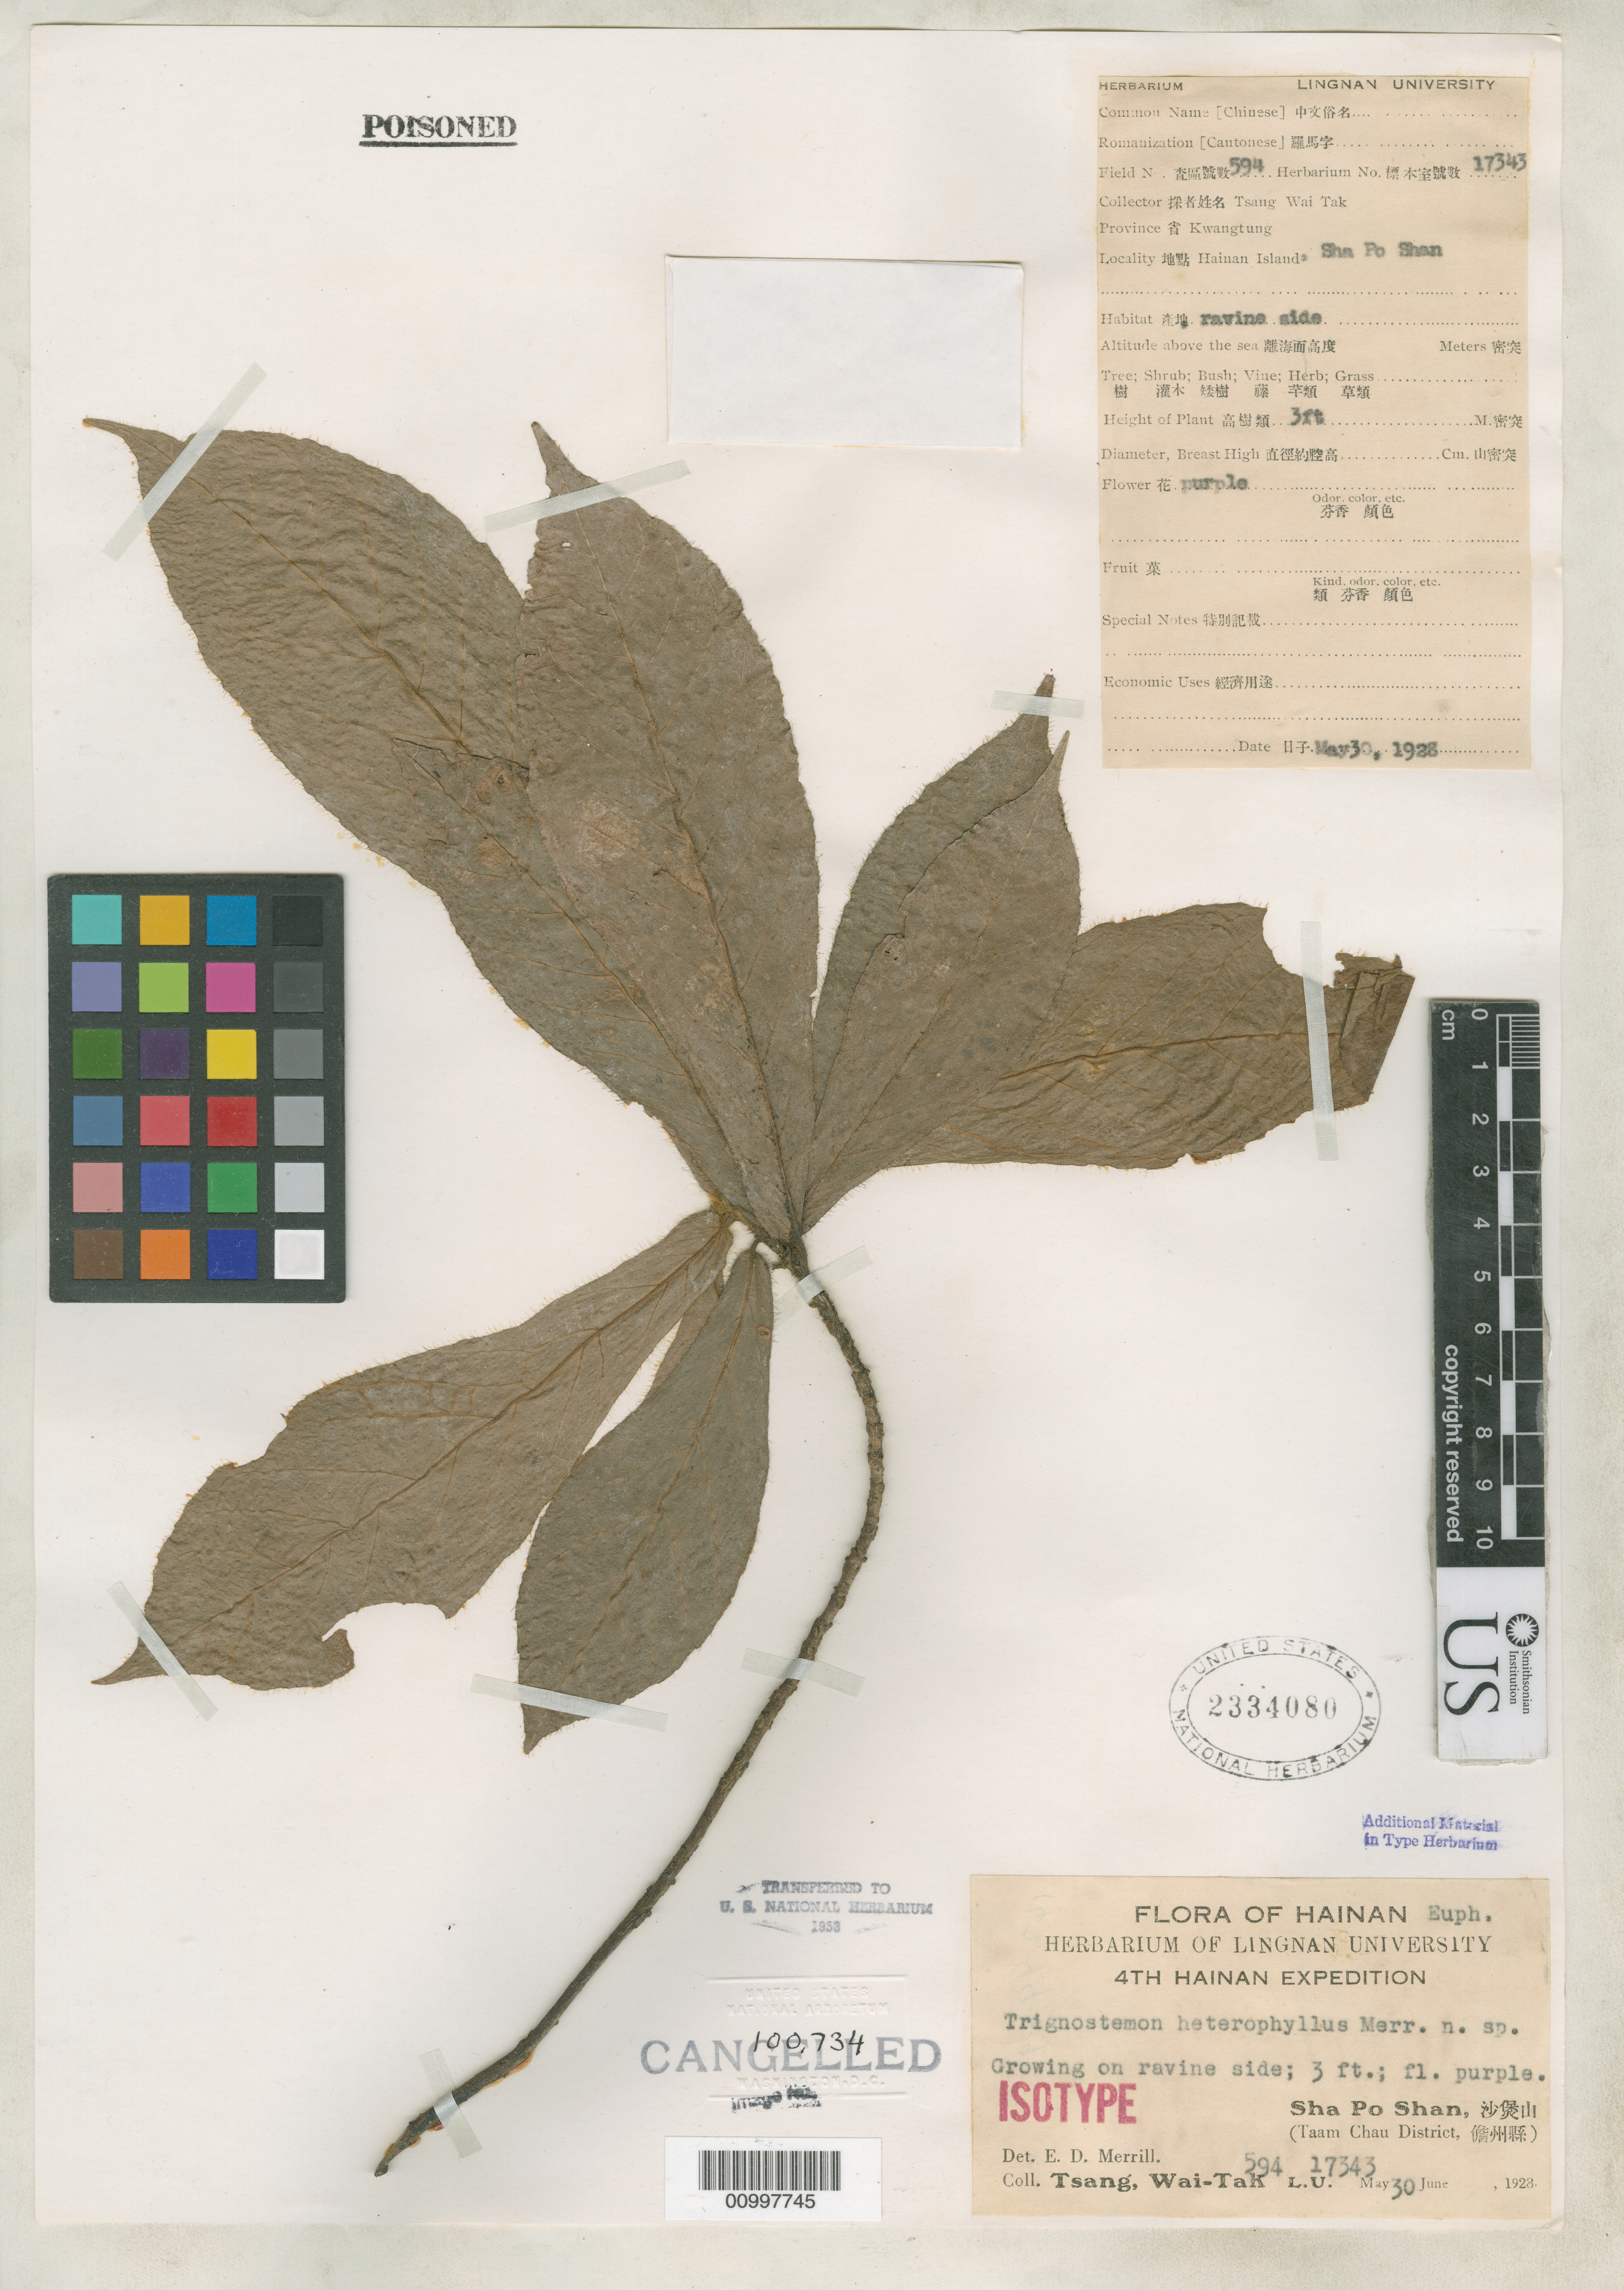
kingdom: Plantae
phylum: Tracheophyta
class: Magnoliopsida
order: Malpighiales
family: Euphorbiaceae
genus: Trigonostemon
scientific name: Trigonostemon heterophylla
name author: Merr.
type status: Isotype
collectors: W. T. Tsang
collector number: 17343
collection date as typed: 30 May 1928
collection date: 1928-05-30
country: China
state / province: Guangdong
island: Hainan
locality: Tsam Chau District, Sha Po Shan.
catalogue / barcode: US 2334080